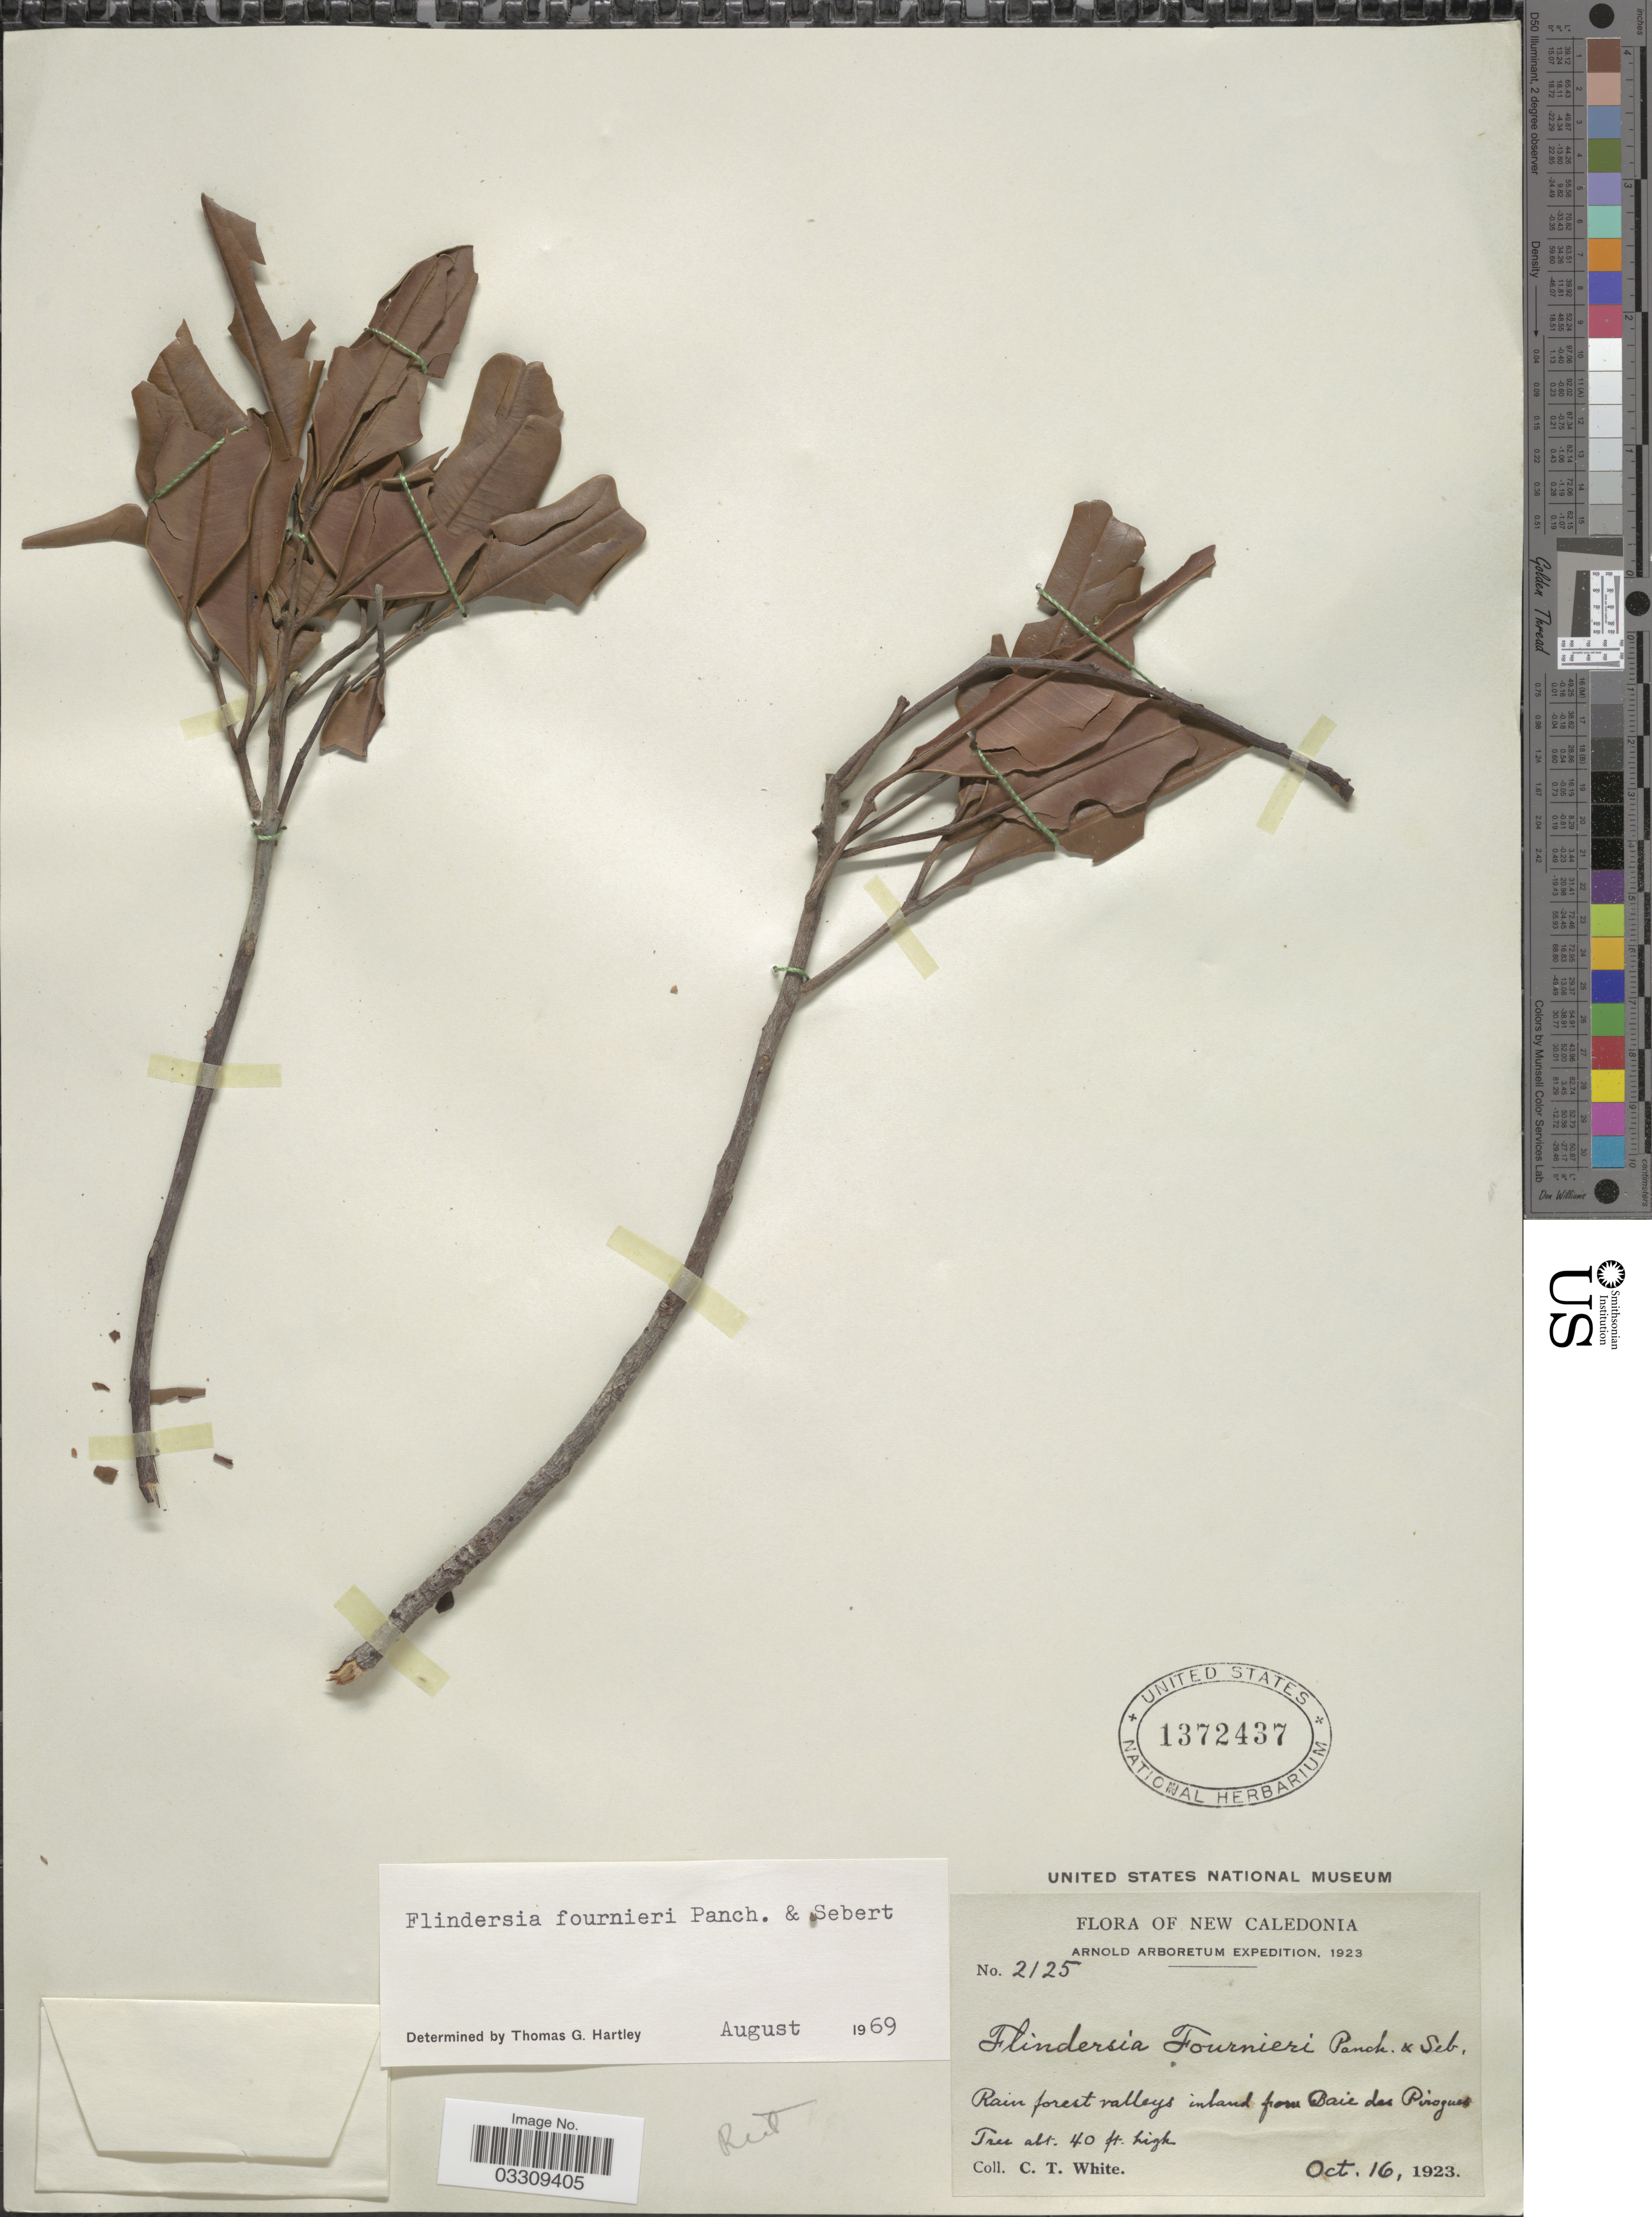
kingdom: Plantae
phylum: Tracheophyta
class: Magnoliopsida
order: Sapindales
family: Rutaceae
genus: Flindersia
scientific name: Flindersia fournieri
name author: Pancher & Sebert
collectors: C. T. White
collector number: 2125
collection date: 1923-10-16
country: New Caledonia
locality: New Caledonia. Rain forest valleys inland from Baie das Pirogues.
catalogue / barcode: US 1372437